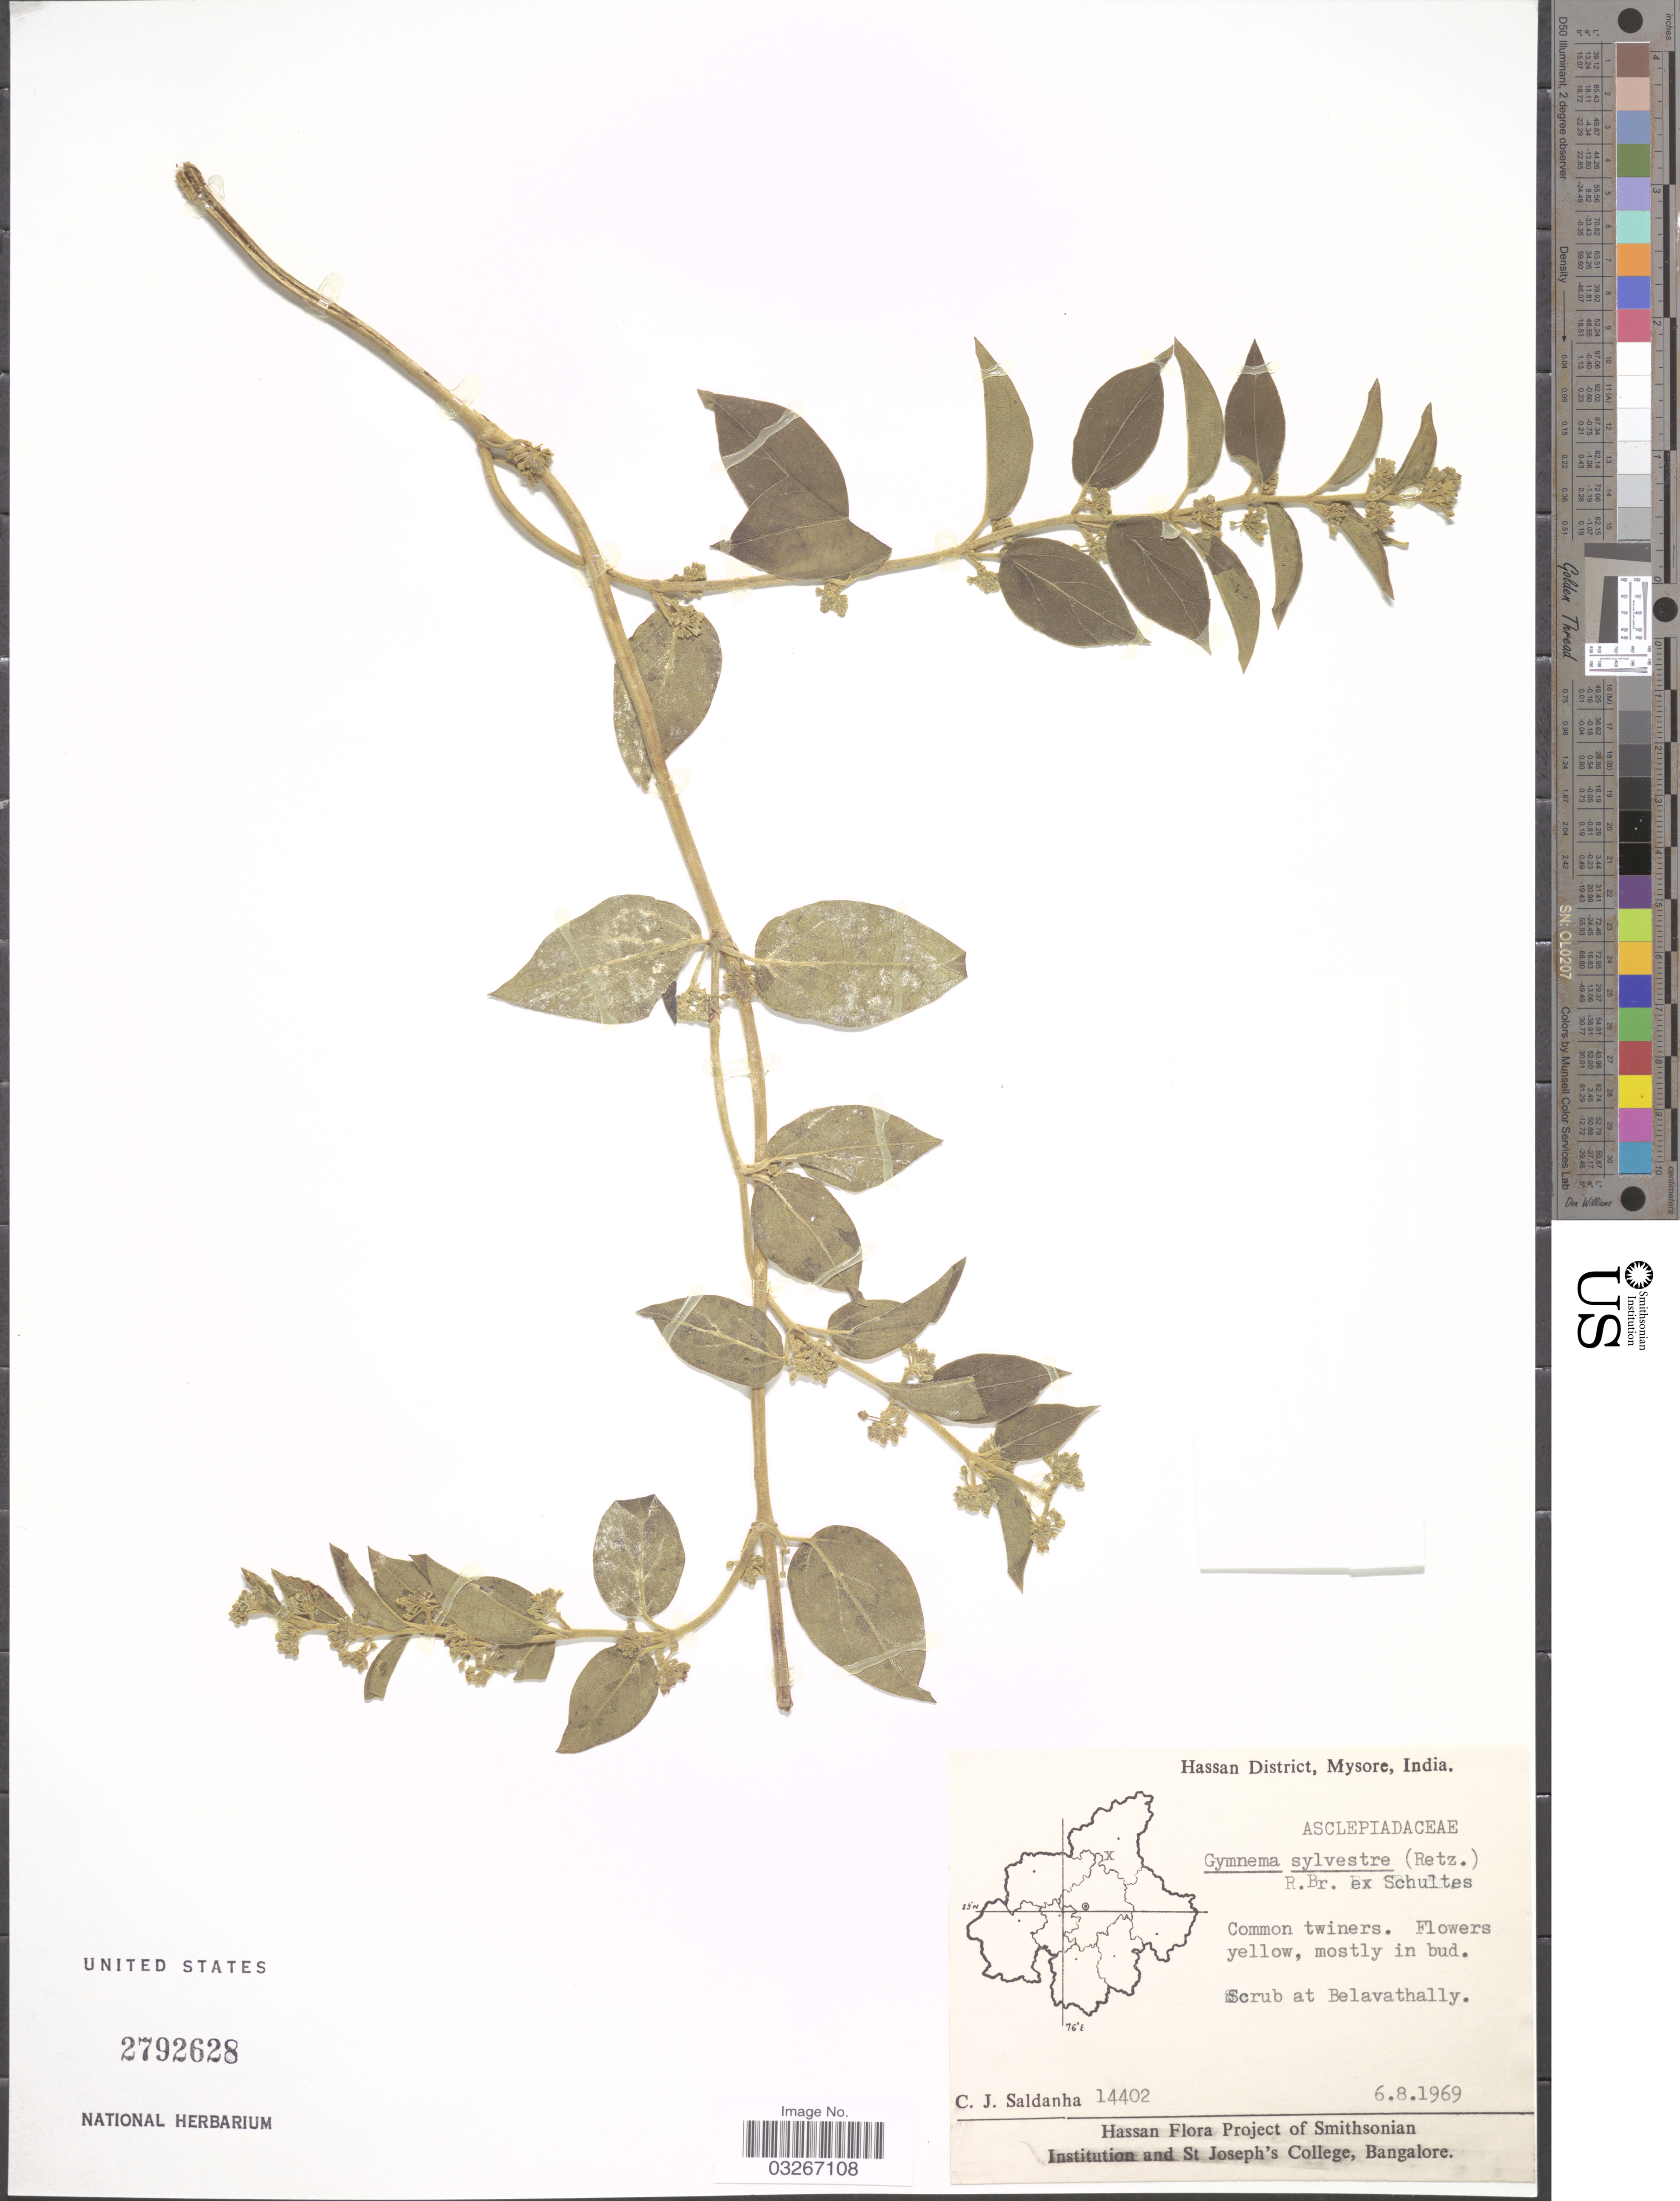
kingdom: Plantae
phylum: Tracheophyta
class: Magnoliopsida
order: Gentianales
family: Apocynaceae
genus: Gymnema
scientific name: Gymnema sylvestre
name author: (Retz.) R. Br. ex Schult. in Roem. & Schult.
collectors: C. J. Saldanha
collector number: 14402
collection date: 1969-08-06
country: India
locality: Hassan District, Mysore. Belavathally.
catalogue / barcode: US 2792628